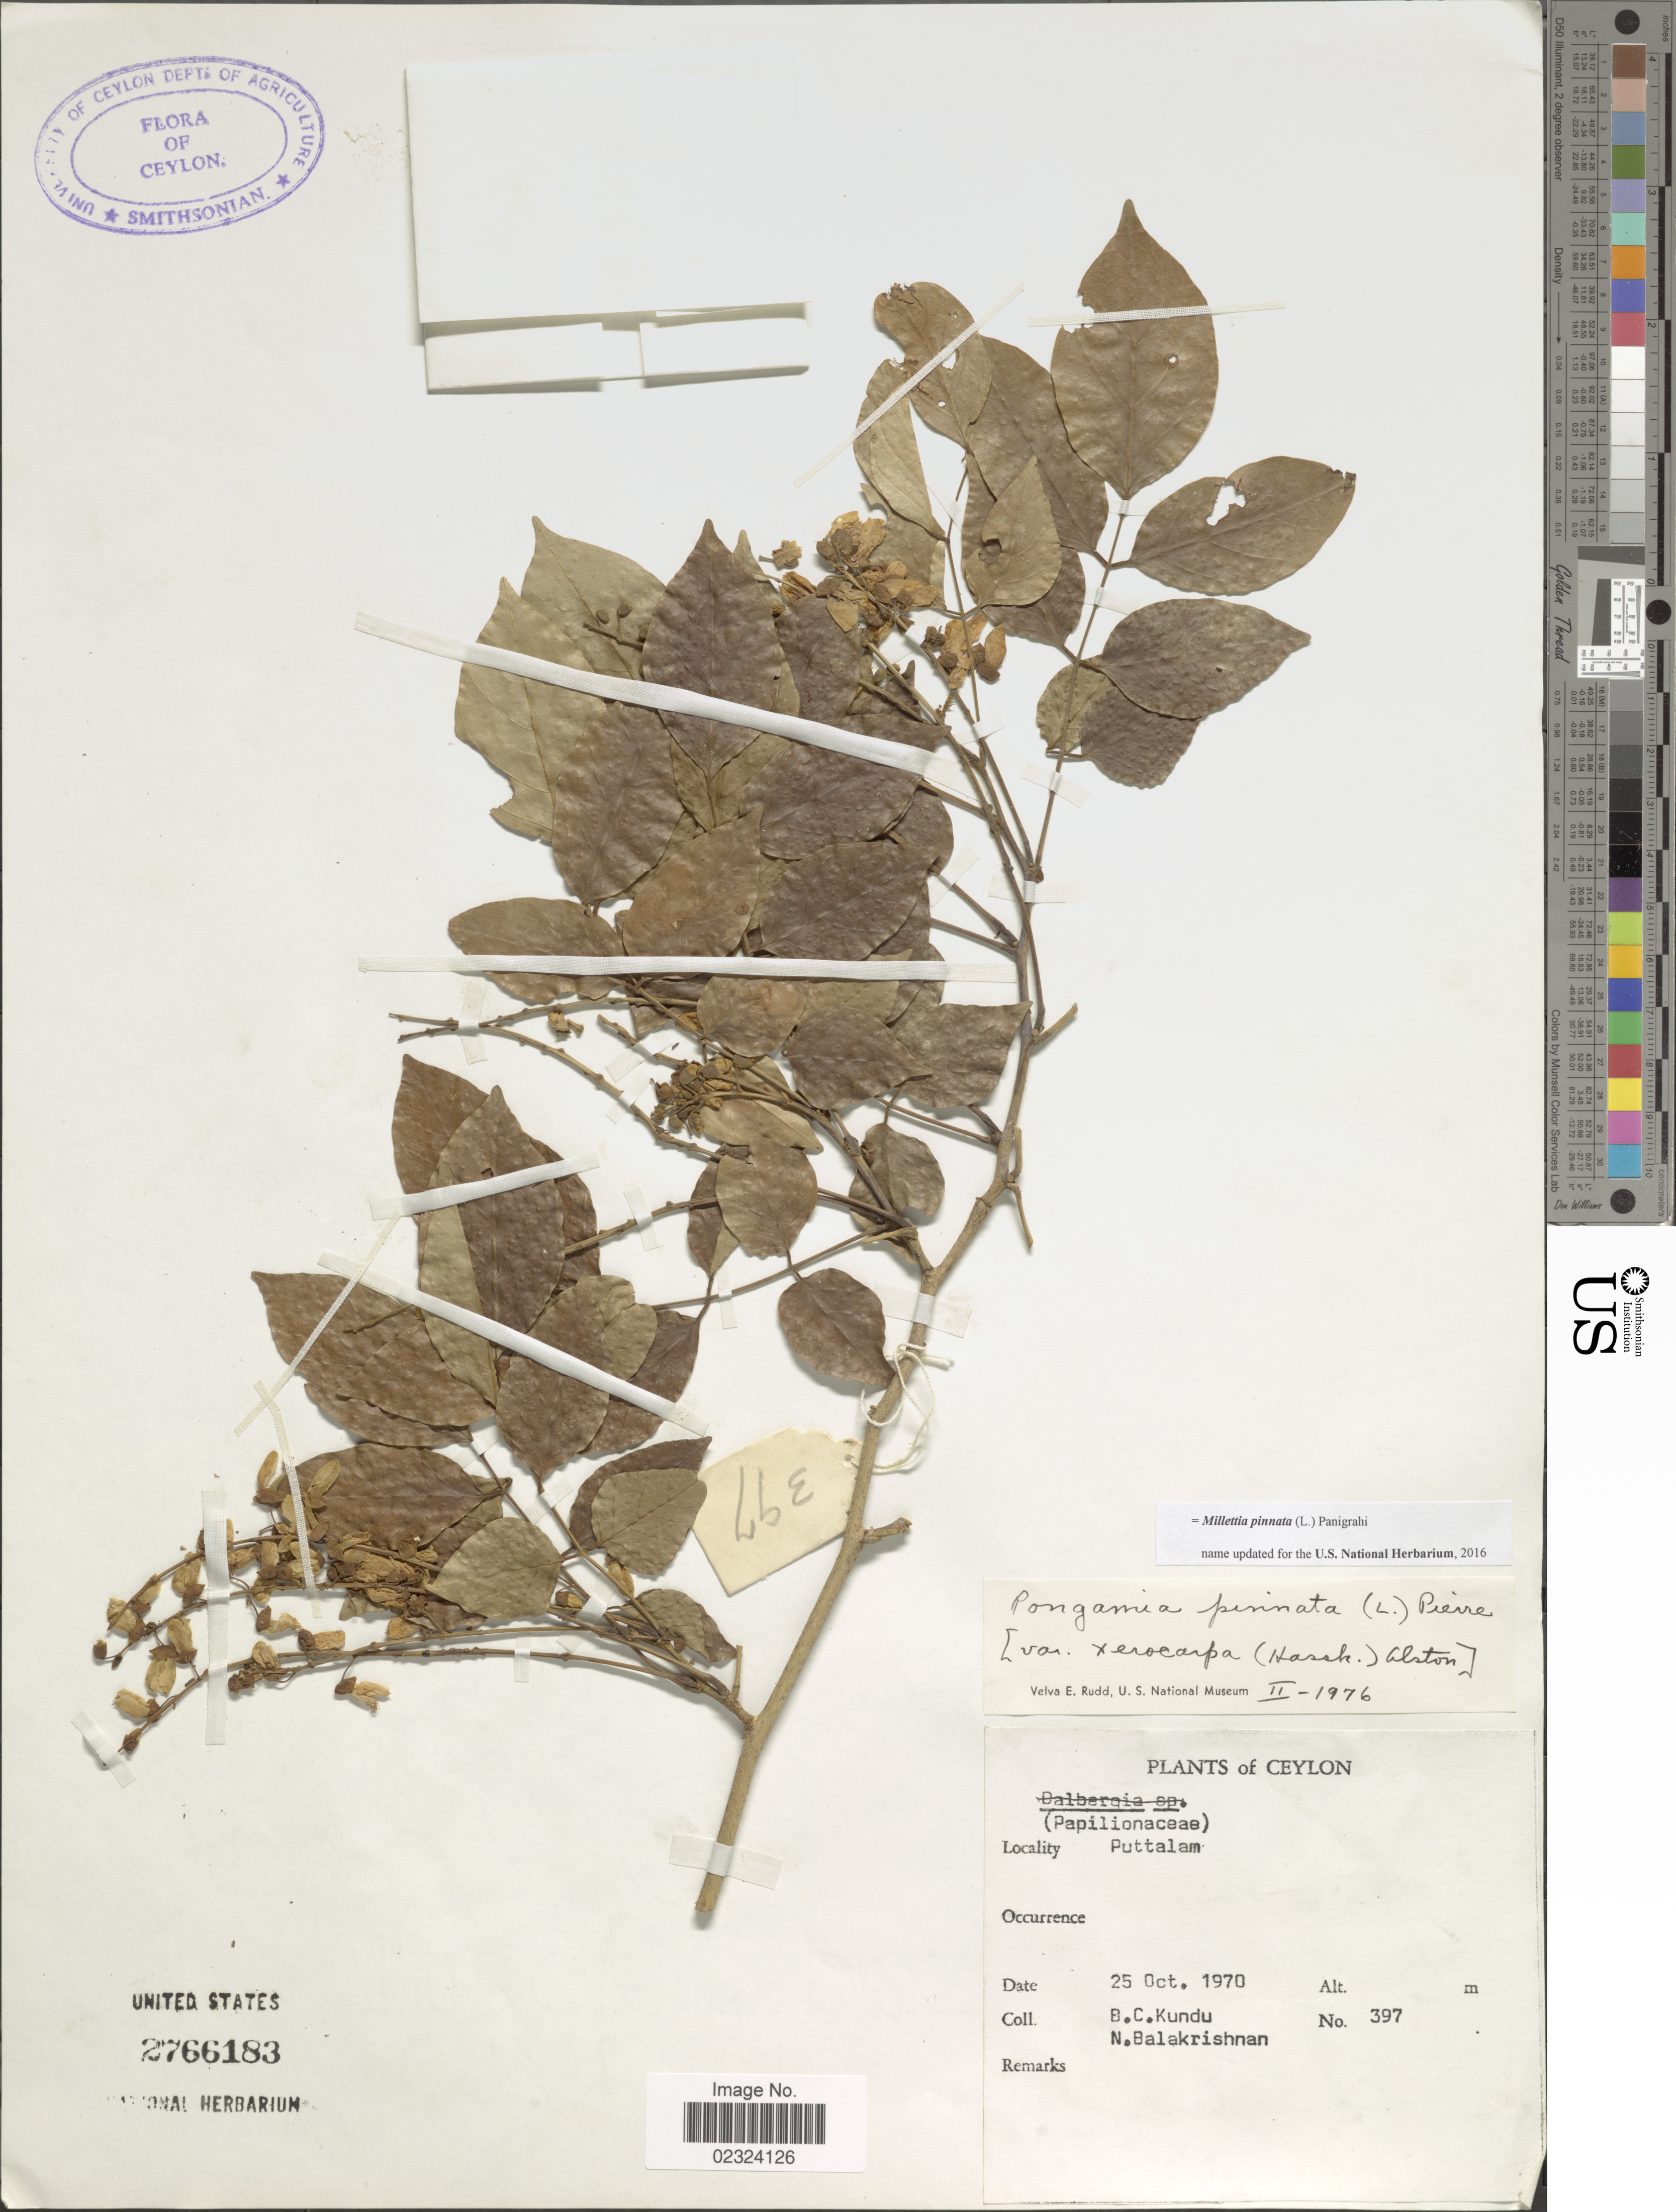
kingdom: Plantae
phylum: Tracheophyta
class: Magnoliopsida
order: Fabales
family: Fabaceae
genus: Millettia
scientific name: Millettia pinnata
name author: (L.) Panigrahi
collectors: B. C. Kundu & N. Balakrishnan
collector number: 397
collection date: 1970-10-25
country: Sri Lanka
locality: Ceylon. Puttalam.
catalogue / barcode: US 2766183